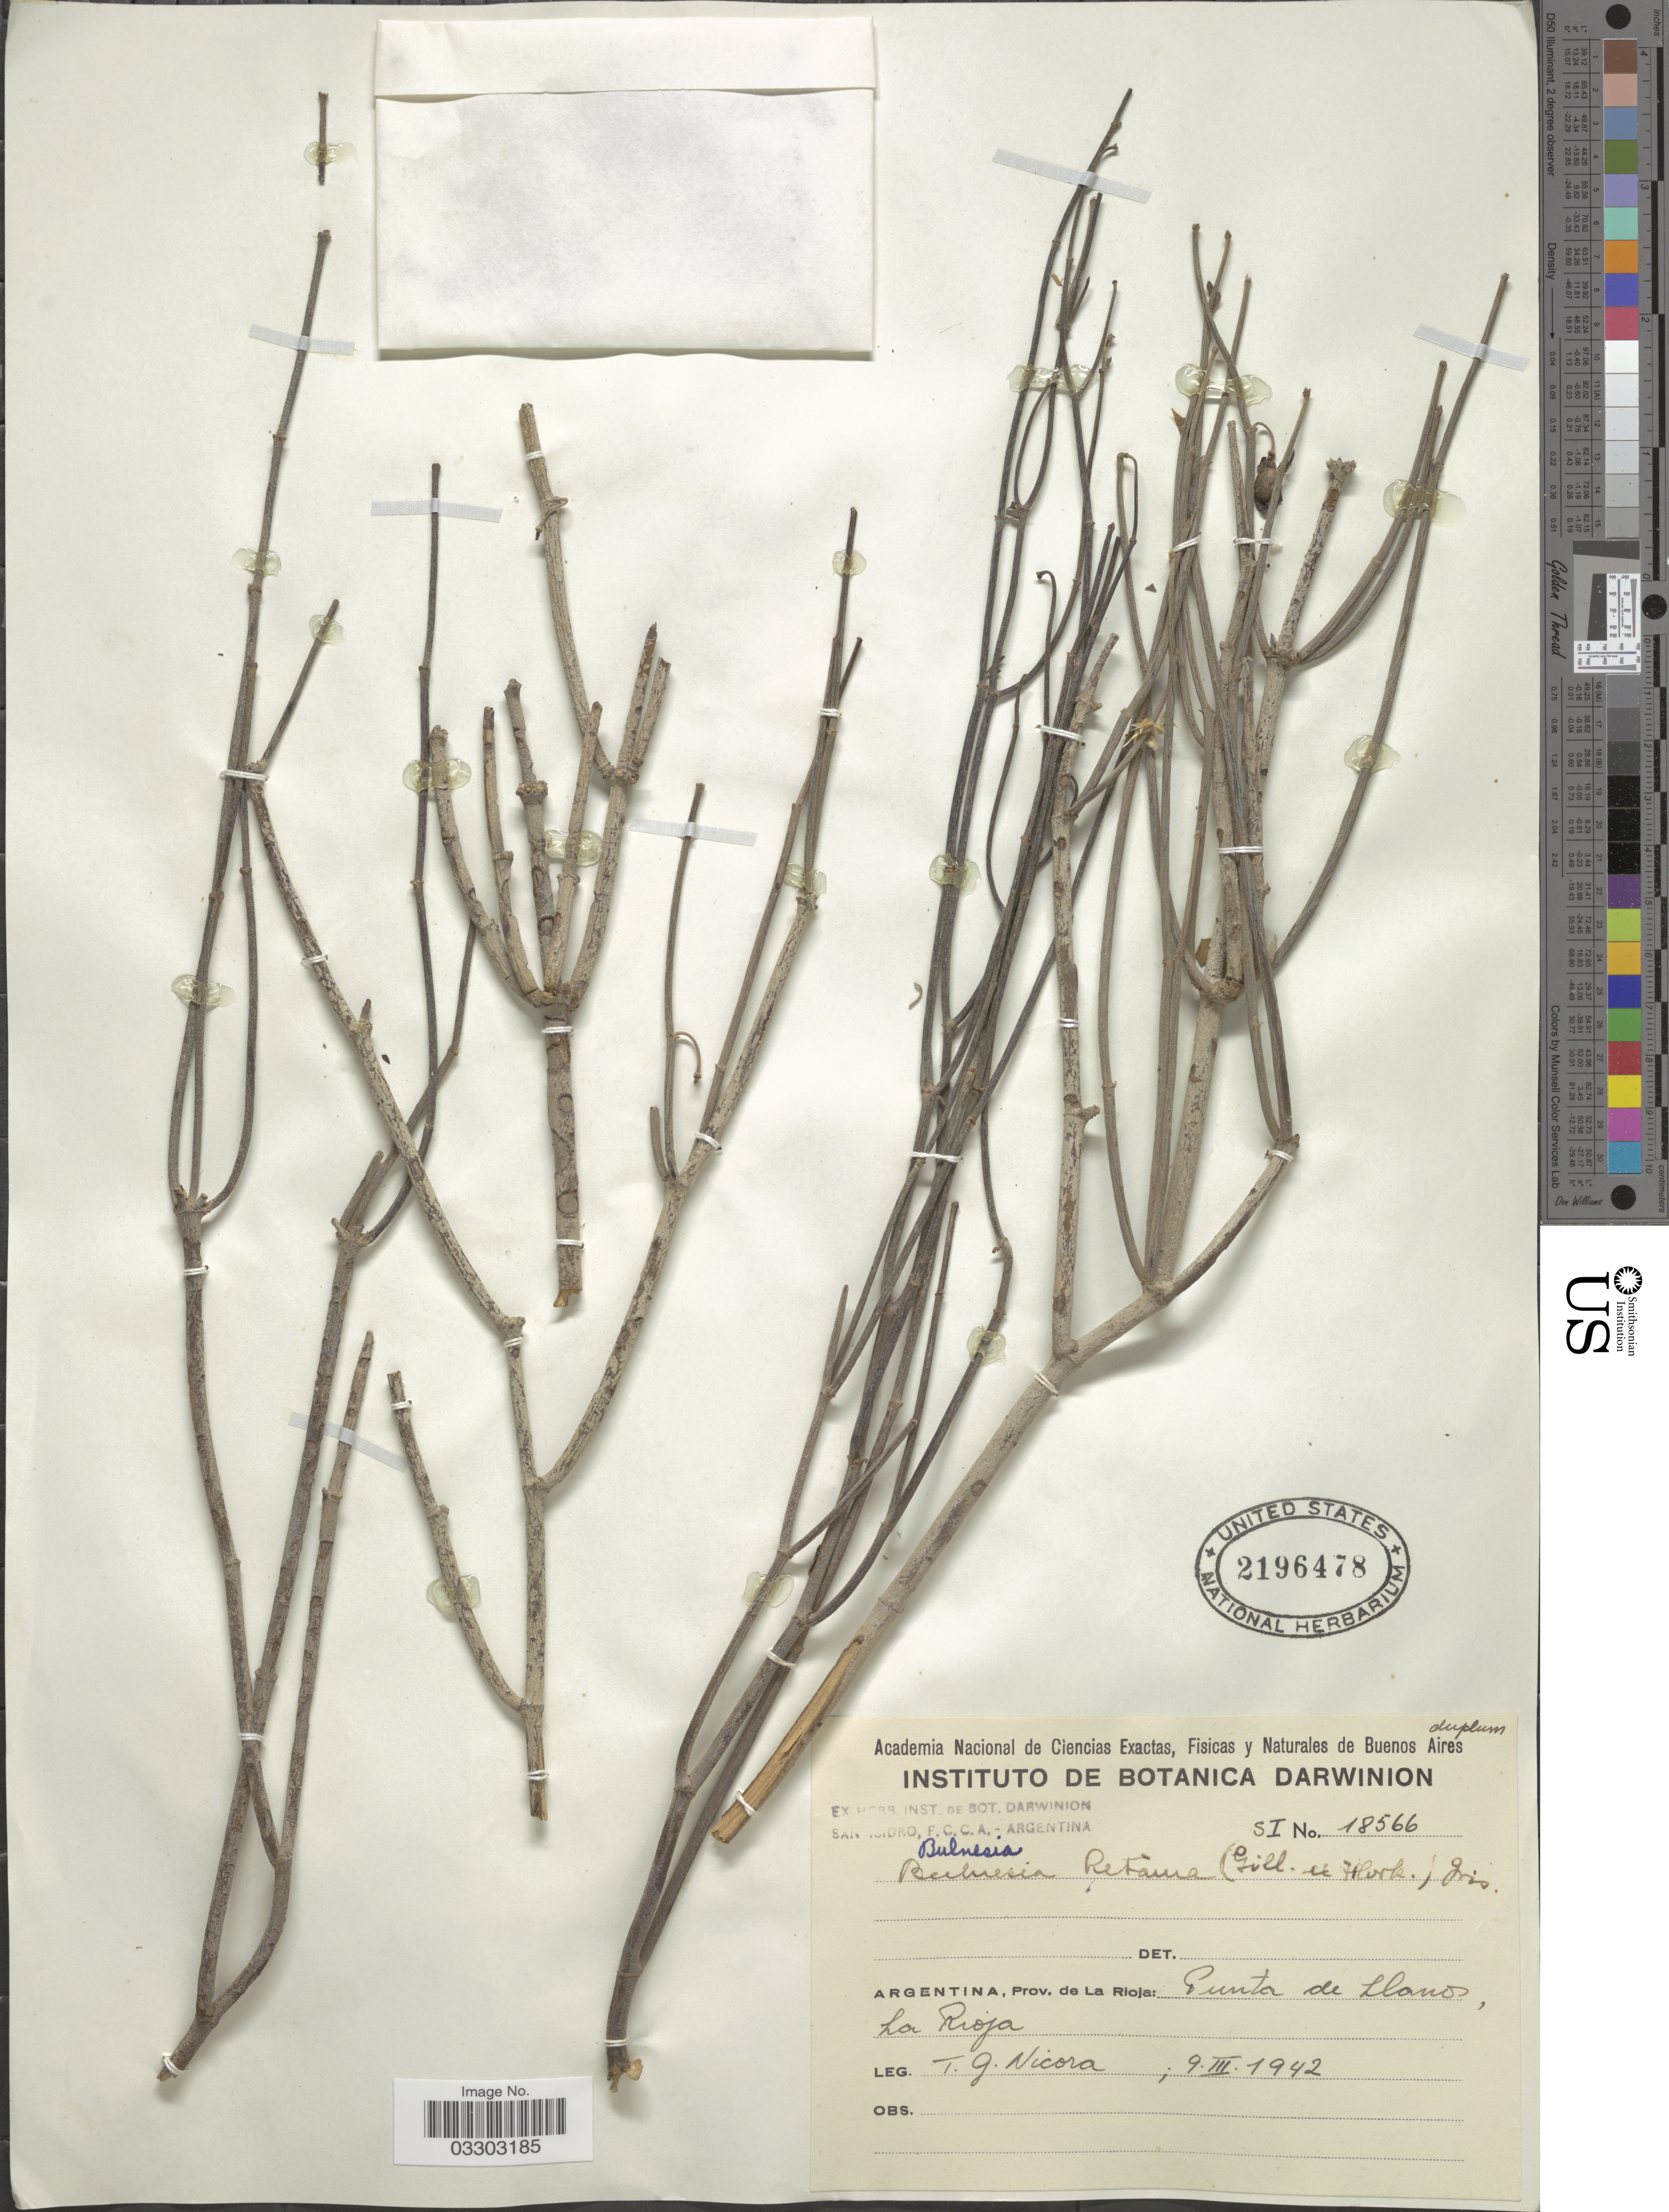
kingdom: Plantae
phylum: Tracheophyta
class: Magnoliopsida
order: Zygophyllales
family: Zygophyllaceae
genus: Bulnesia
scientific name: Bulnesia retama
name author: (Gillies ex Hook. & Arn.) Griseb.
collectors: T. Nicora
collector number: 18566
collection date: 1942-03-09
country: Argentina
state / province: La Rioja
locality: Punta de Llanos.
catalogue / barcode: US 2196478